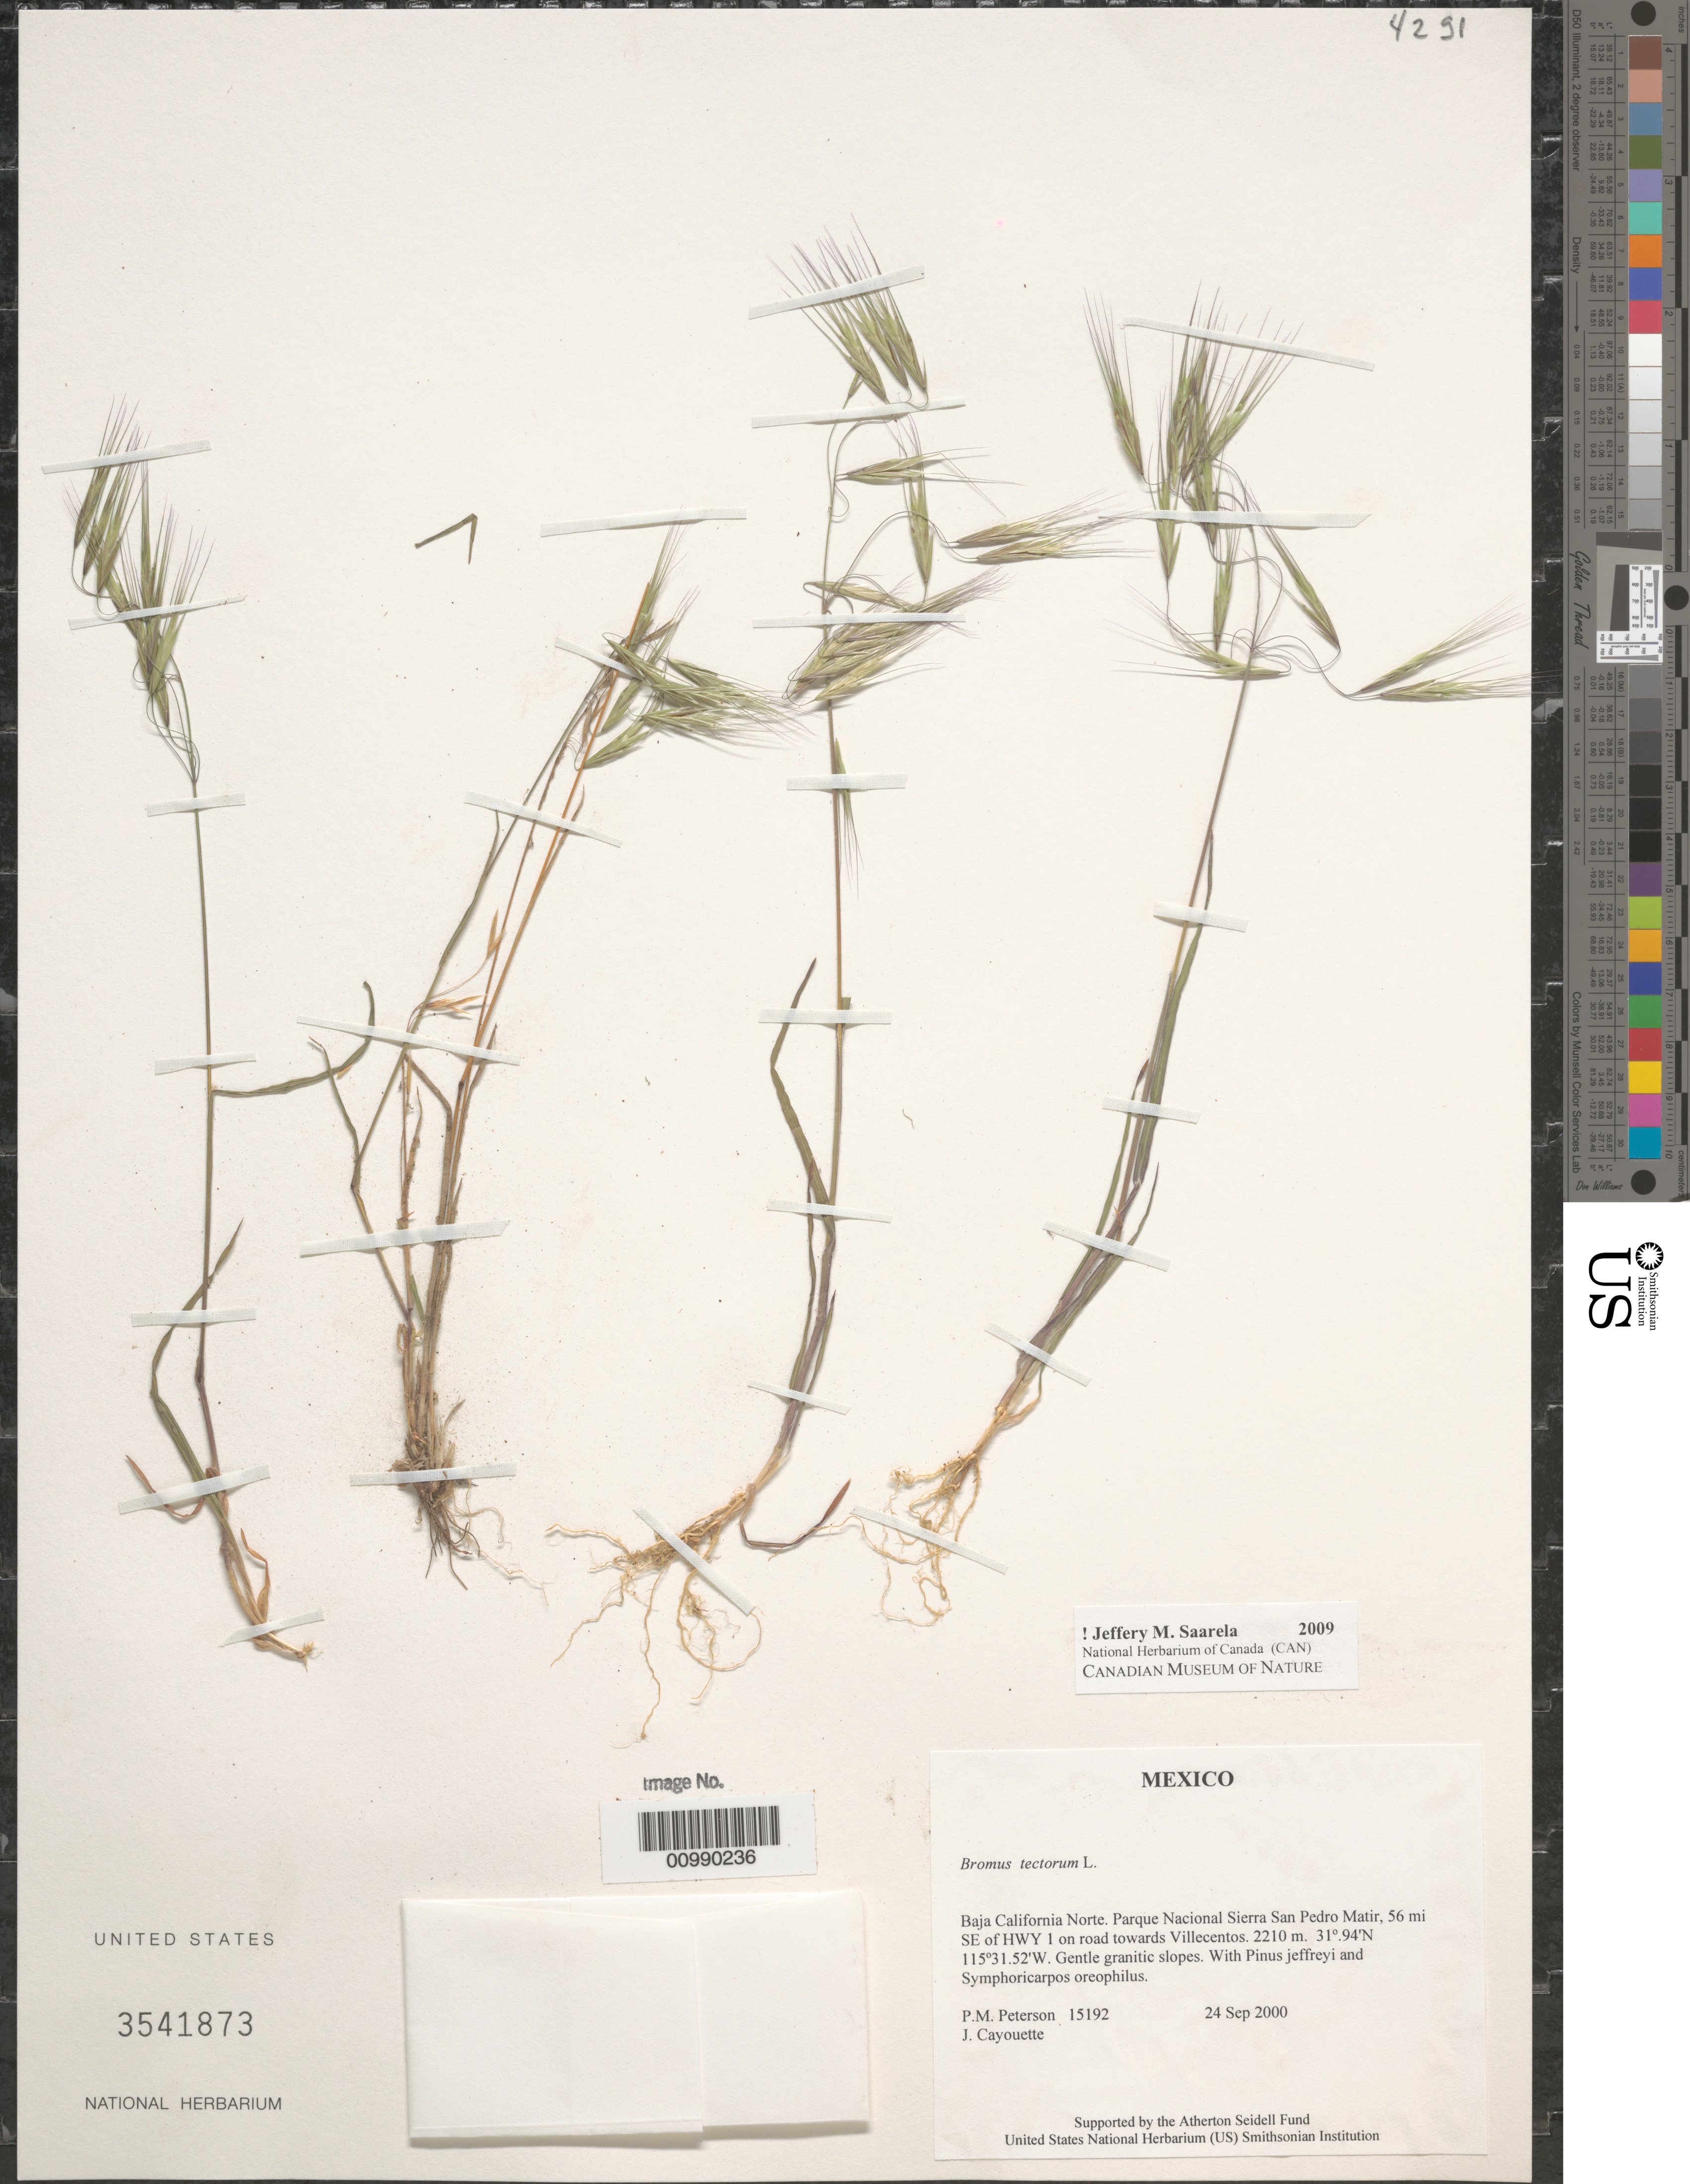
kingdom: Plantae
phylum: Tracheophyta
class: Liliopsida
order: Poales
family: Poaceae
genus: Bromus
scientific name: Bromus tectorum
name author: L.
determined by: Saarela, J. M., (CAN), Canadian Museum of Nature (CANADA)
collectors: P. M. Peterson & J. Cayouette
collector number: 15192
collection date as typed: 24 Sep 2000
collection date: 2000-09-24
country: Mexico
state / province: Baja California Norte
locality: Parque Nacional Sierra San Pedro Matir, 56 mi SE of HWY 1 on road towards Villecentos.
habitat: Gentle granitic slopes.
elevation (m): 2210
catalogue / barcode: US 3541873